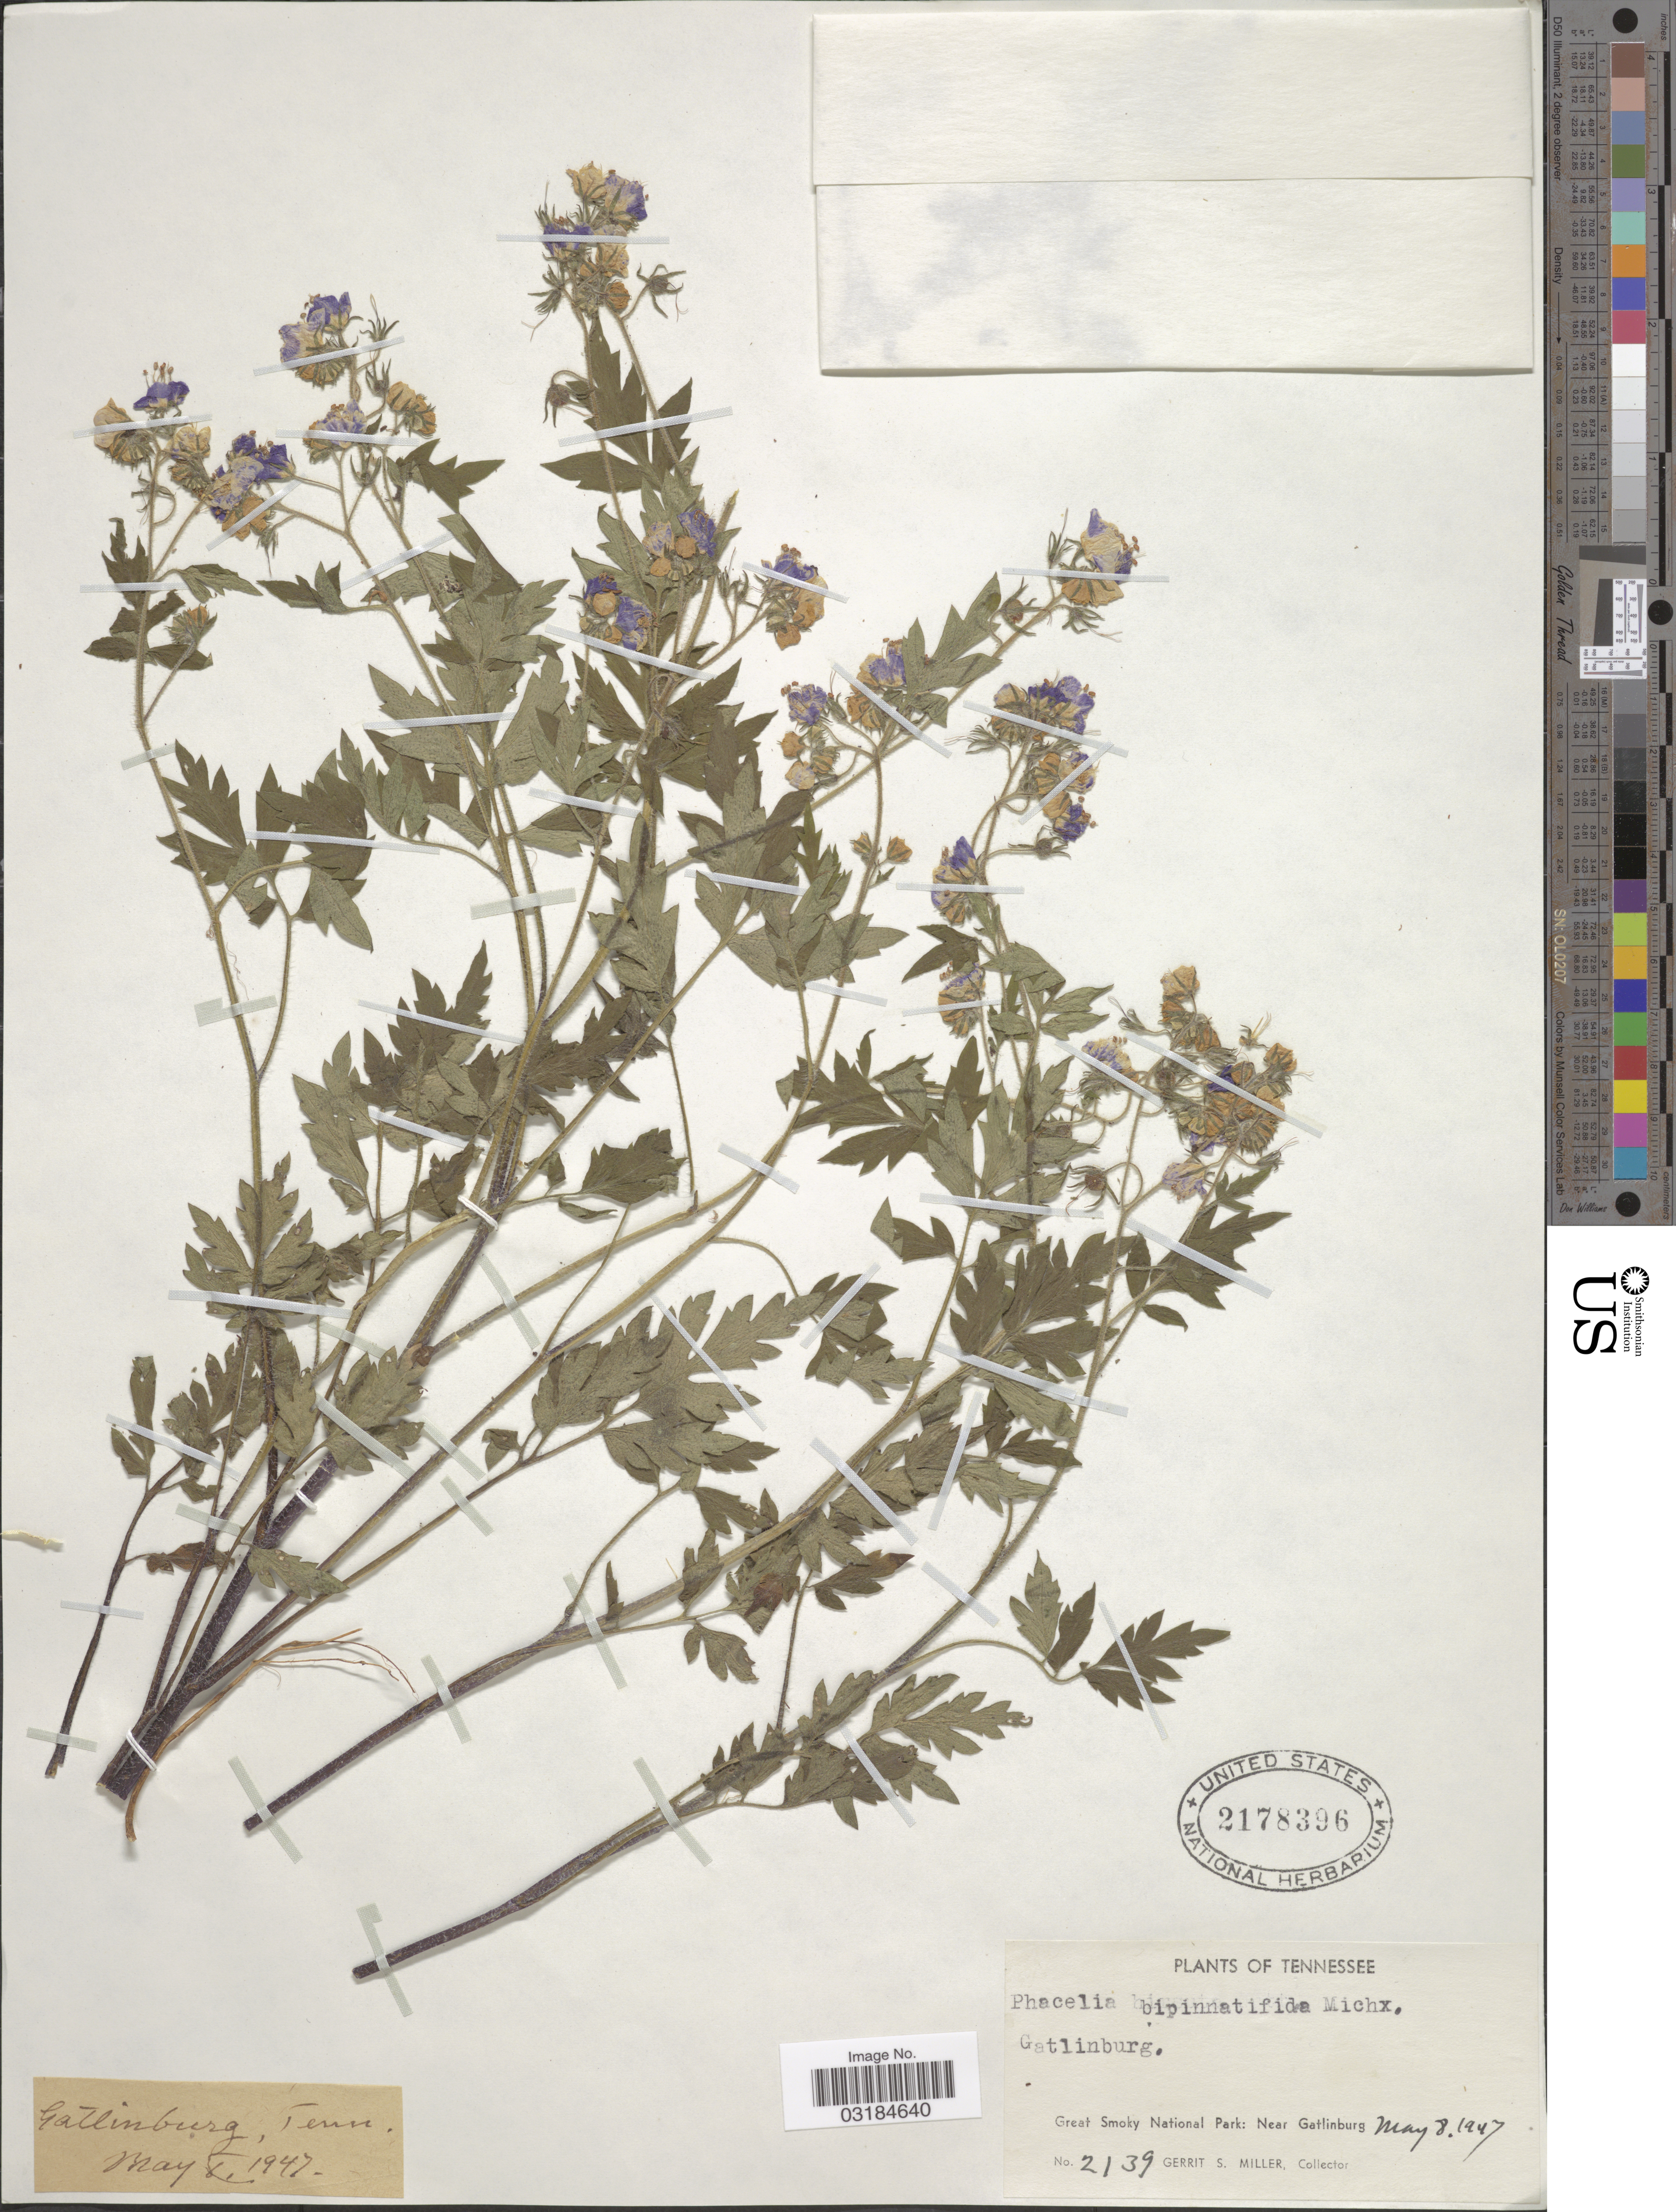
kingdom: Plantae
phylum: Tracheophyta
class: Magnoliopsida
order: Boraginales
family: Hydrophyllaceae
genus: Phacelia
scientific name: Phacelia bipinnatifida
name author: (Atwood) Michx.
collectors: G. S. Miller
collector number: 2139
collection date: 1947-05-08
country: United States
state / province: Tennessee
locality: Gatlinburg. Great Smoky National Park: Near Gatlinburg.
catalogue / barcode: US 2178396